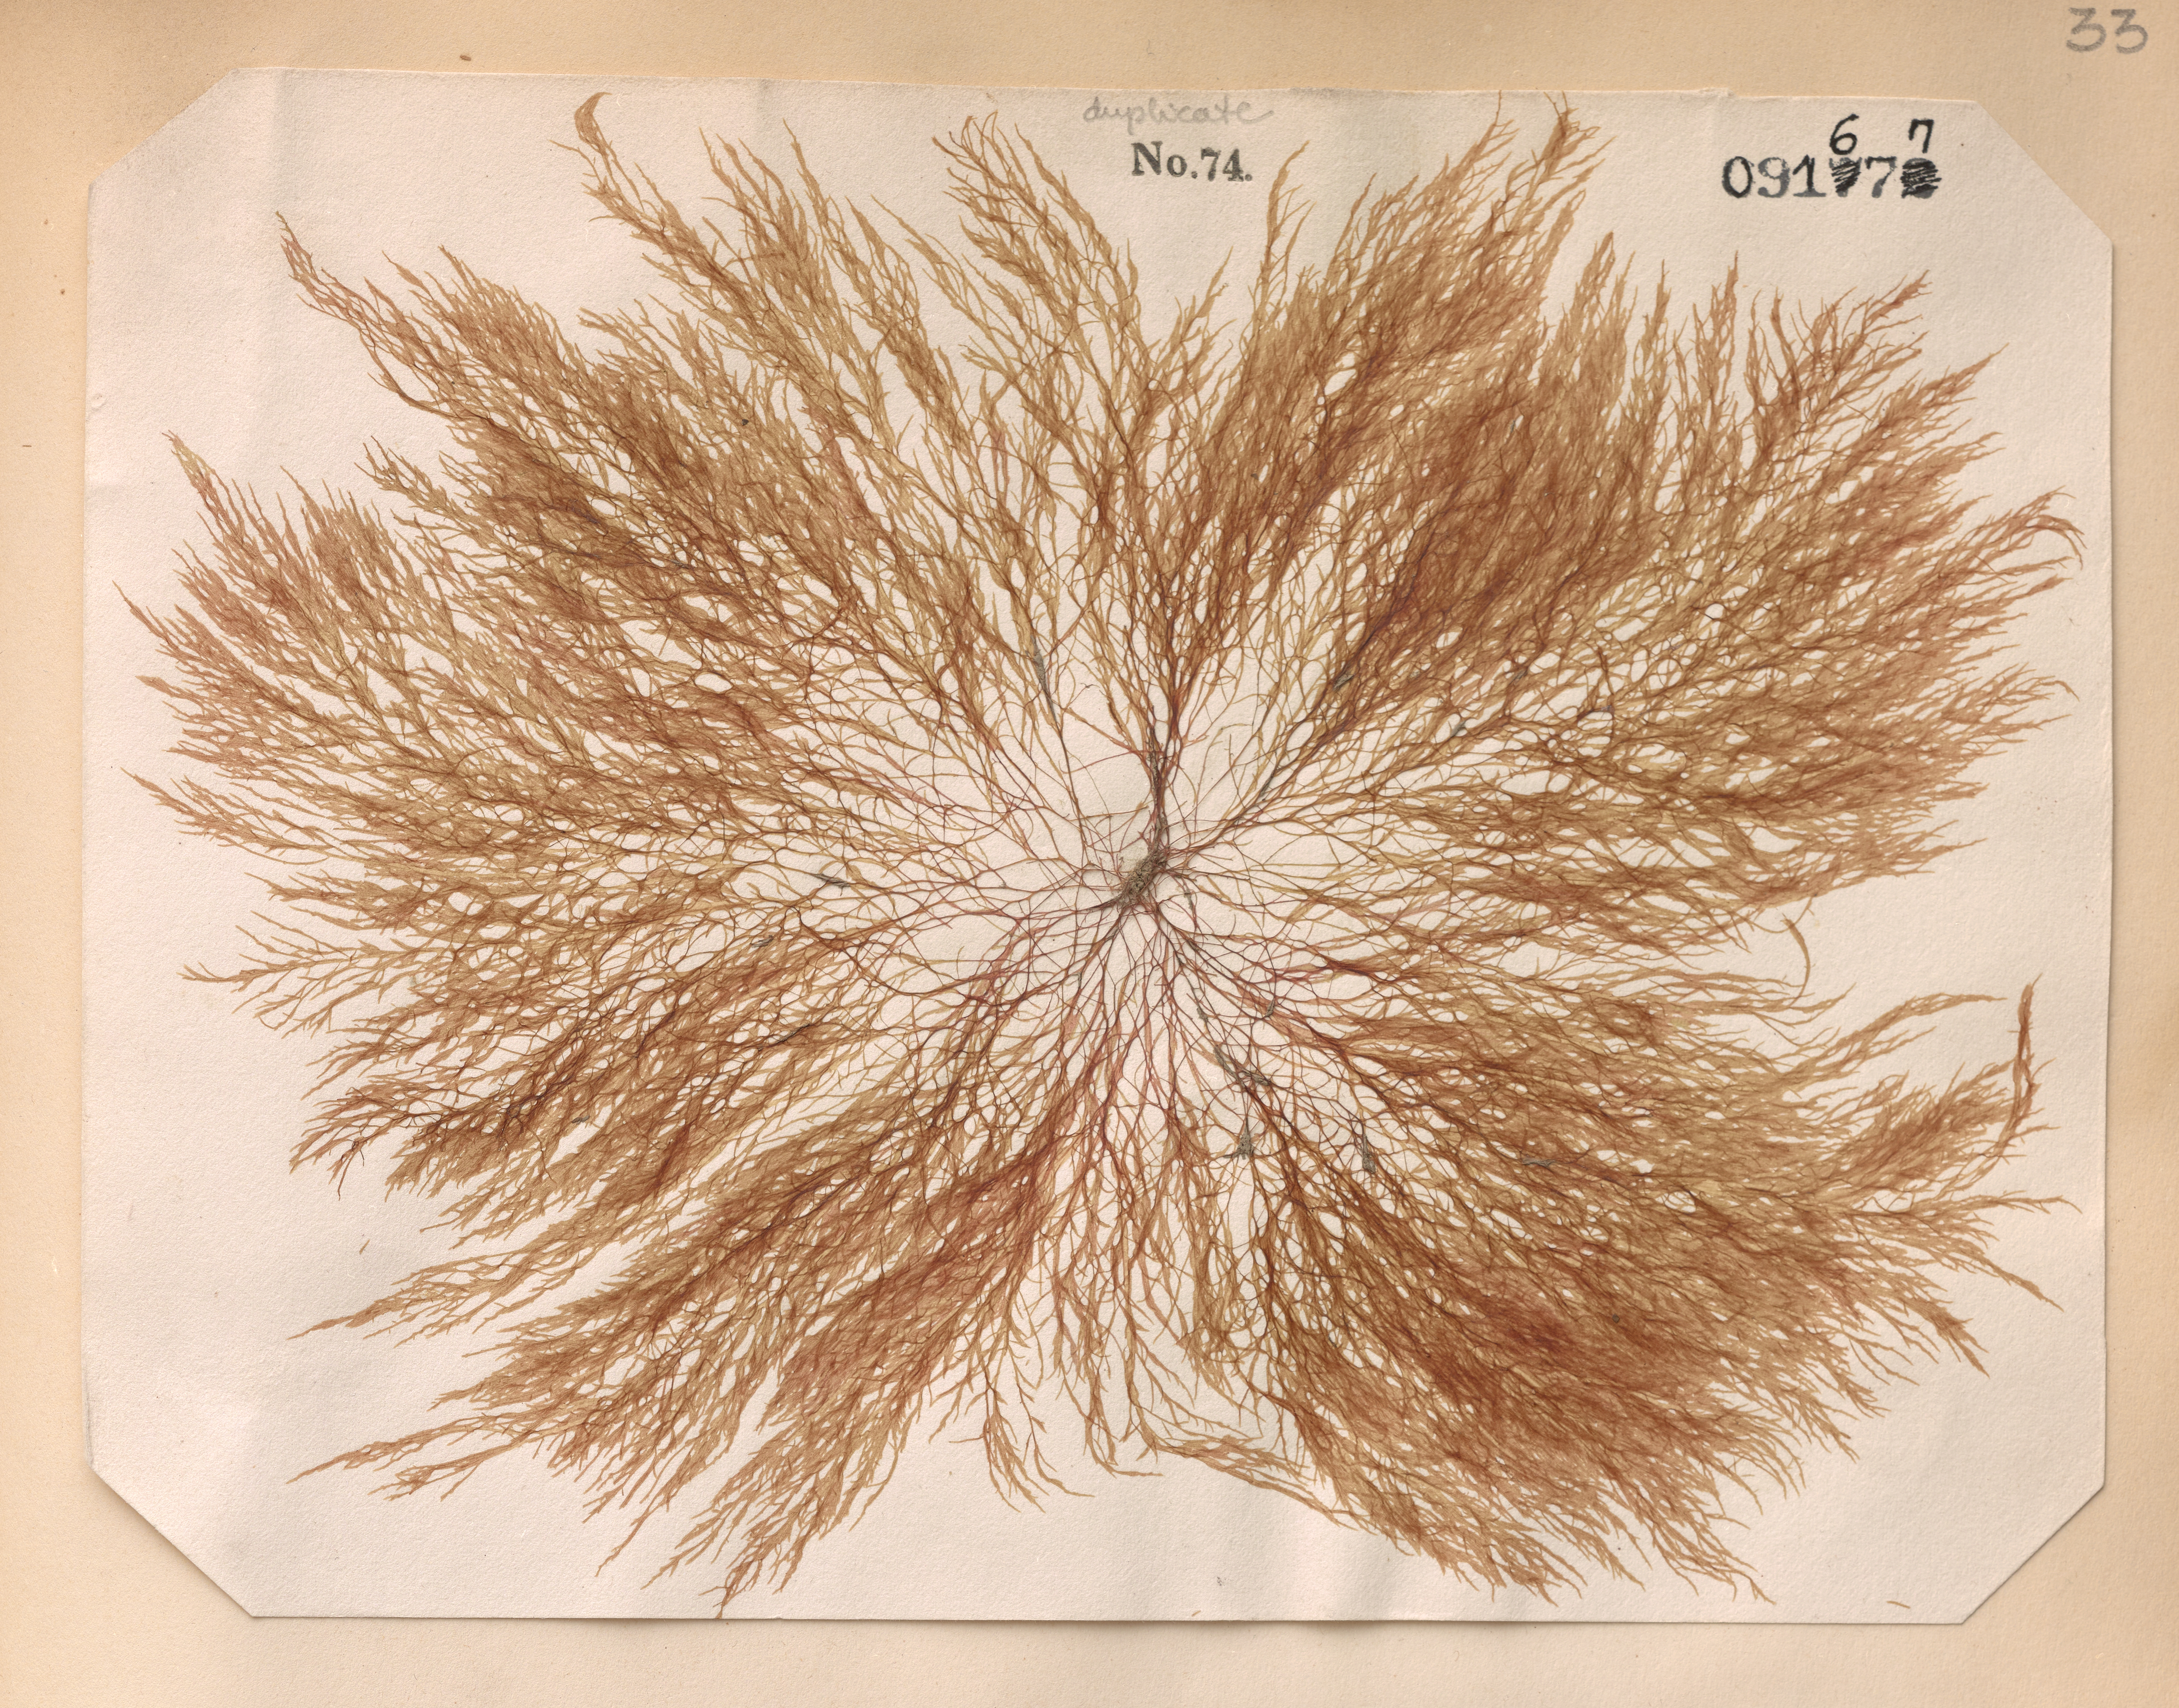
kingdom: Plantae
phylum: Rhodophyta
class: Florideophyceae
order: Ceramiales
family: Rhodomelaceae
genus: Rytiphloea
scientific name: Rytiphloea thuyoides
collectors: C. Durant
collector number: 50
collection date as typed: Sum 1850 AND -- Fal 1850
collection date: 1850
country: United States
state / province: New York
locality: New York Bay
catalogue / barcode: US 91667